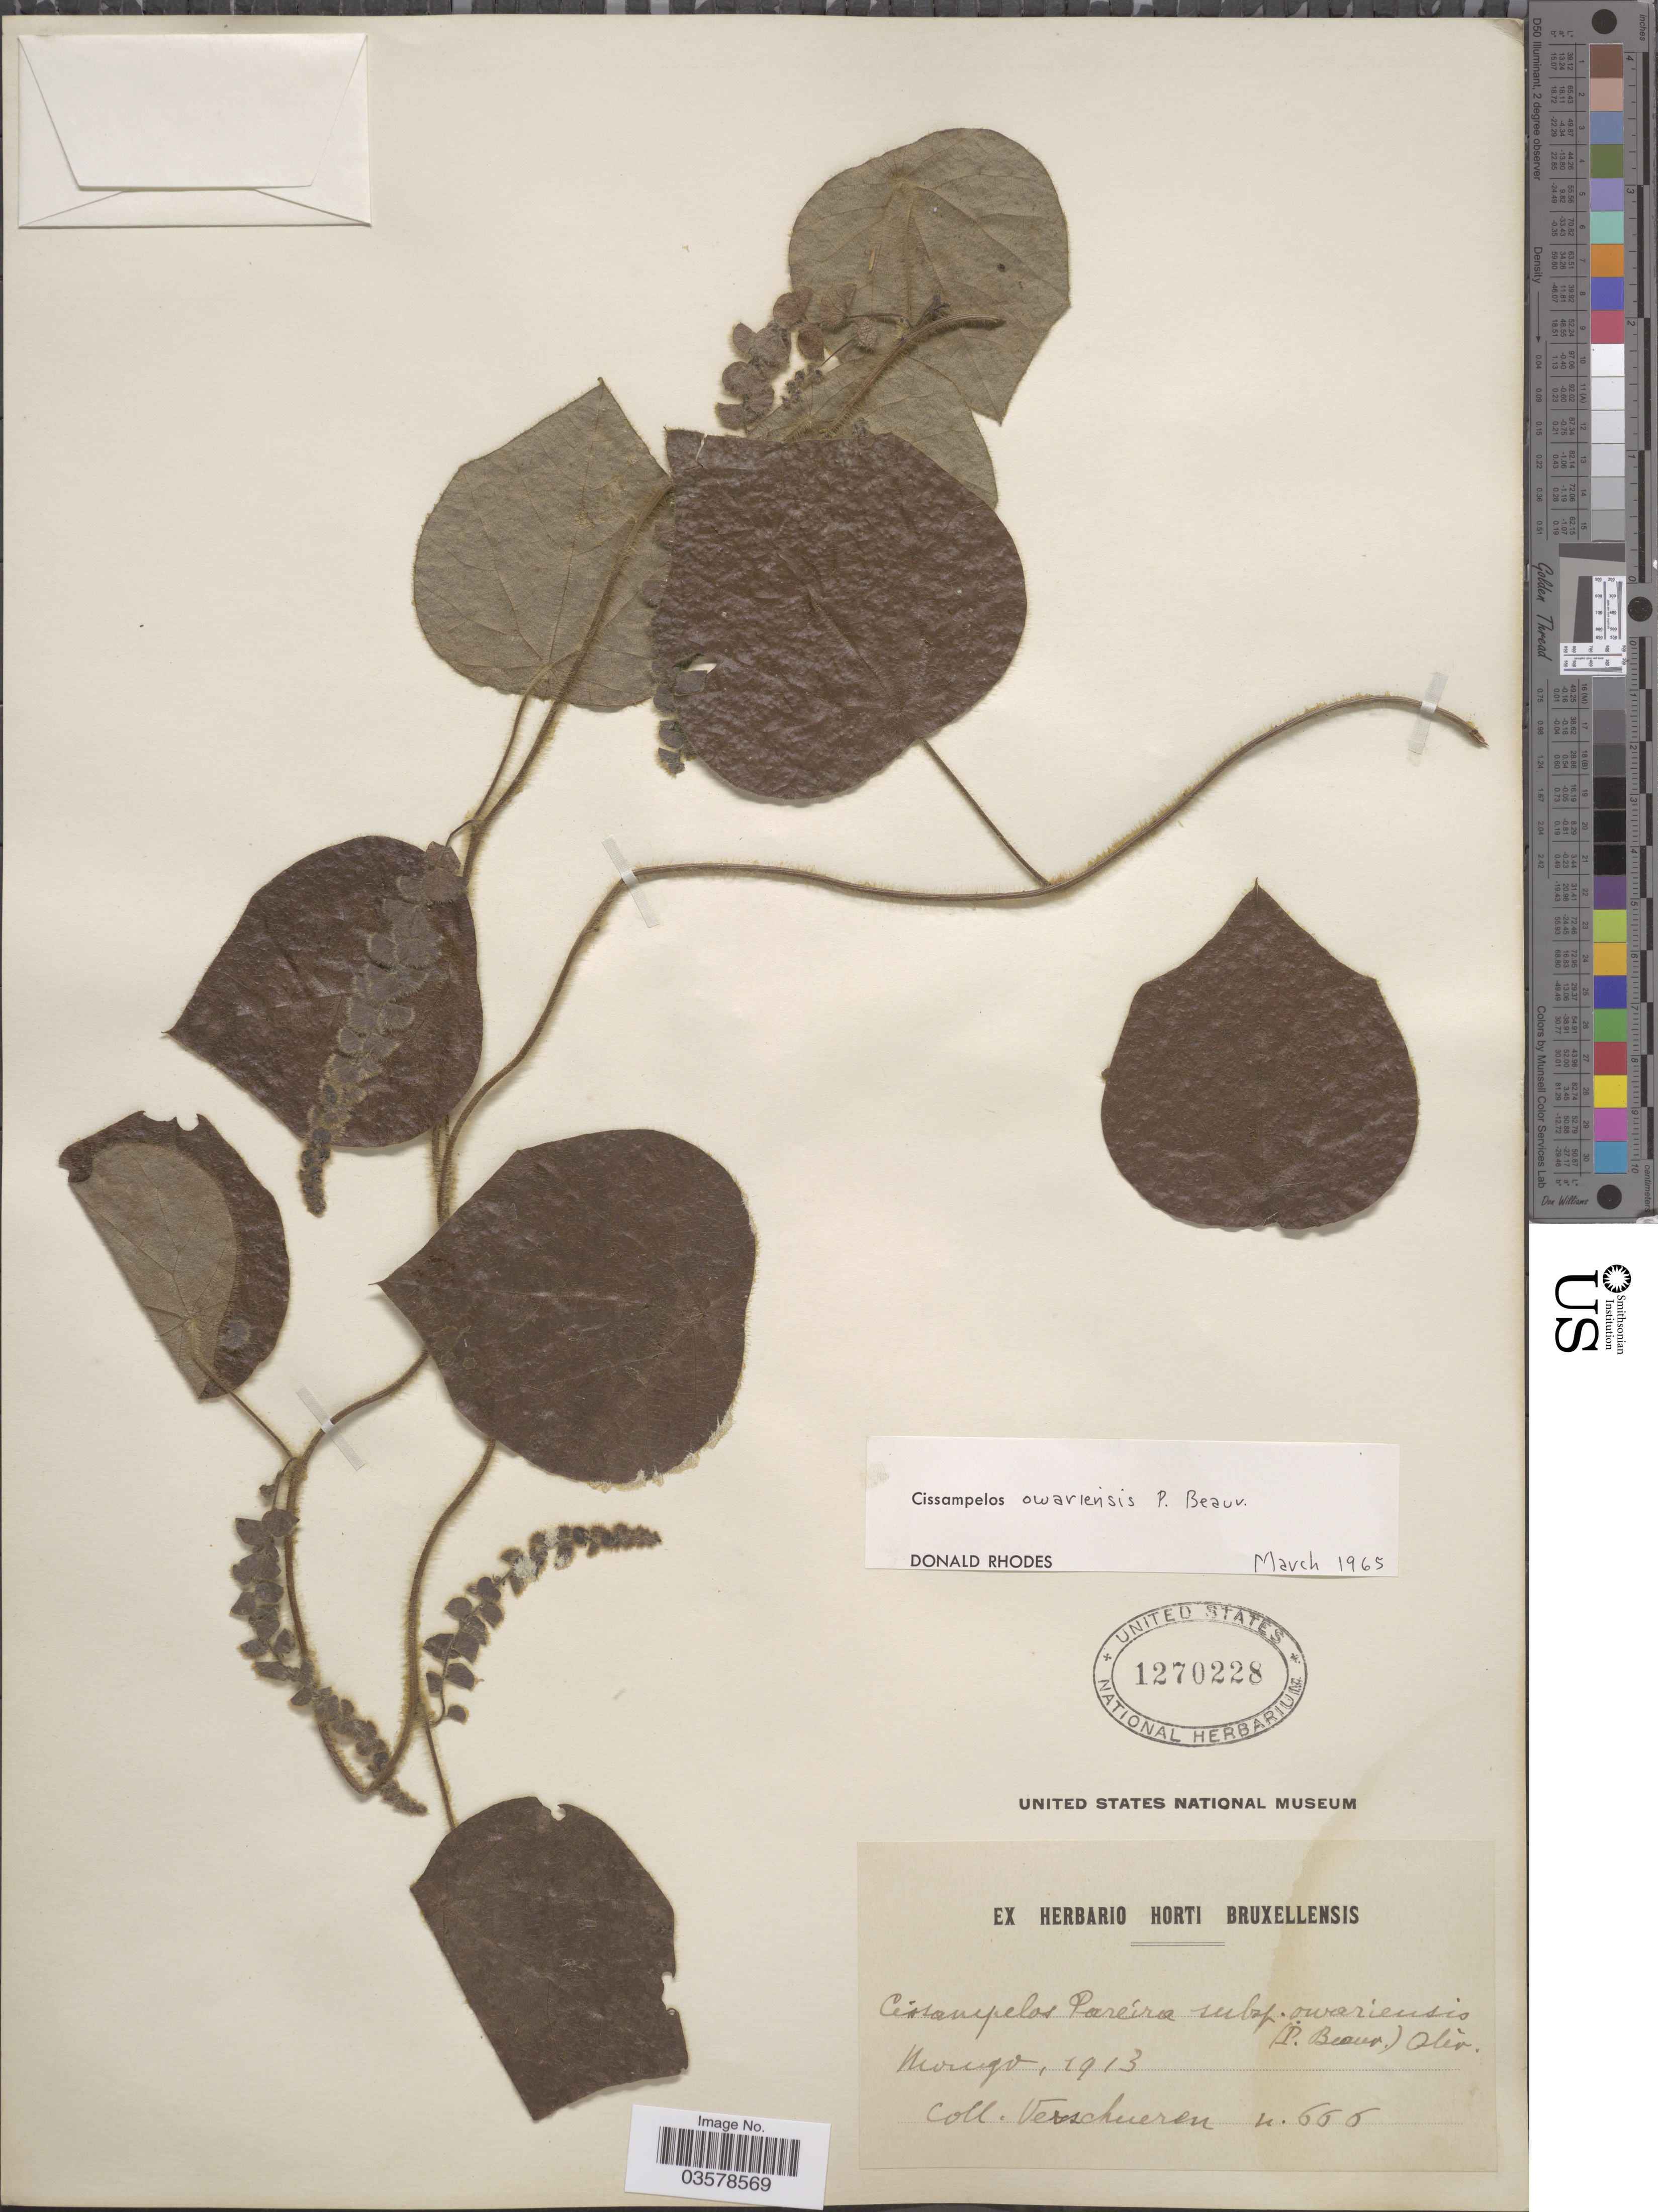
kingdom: Plantae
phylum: Tracheophyta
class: Magnoliopsida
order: Ranunculales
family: Menispermaceae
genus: Cissampelos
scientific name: Cissampelos owariensis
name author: P. Beauv. ex DC.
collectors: Verschueren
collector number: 666*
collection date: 1913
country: Congo, Democratic Republic of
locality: Mongo.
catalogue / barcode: US 1270228